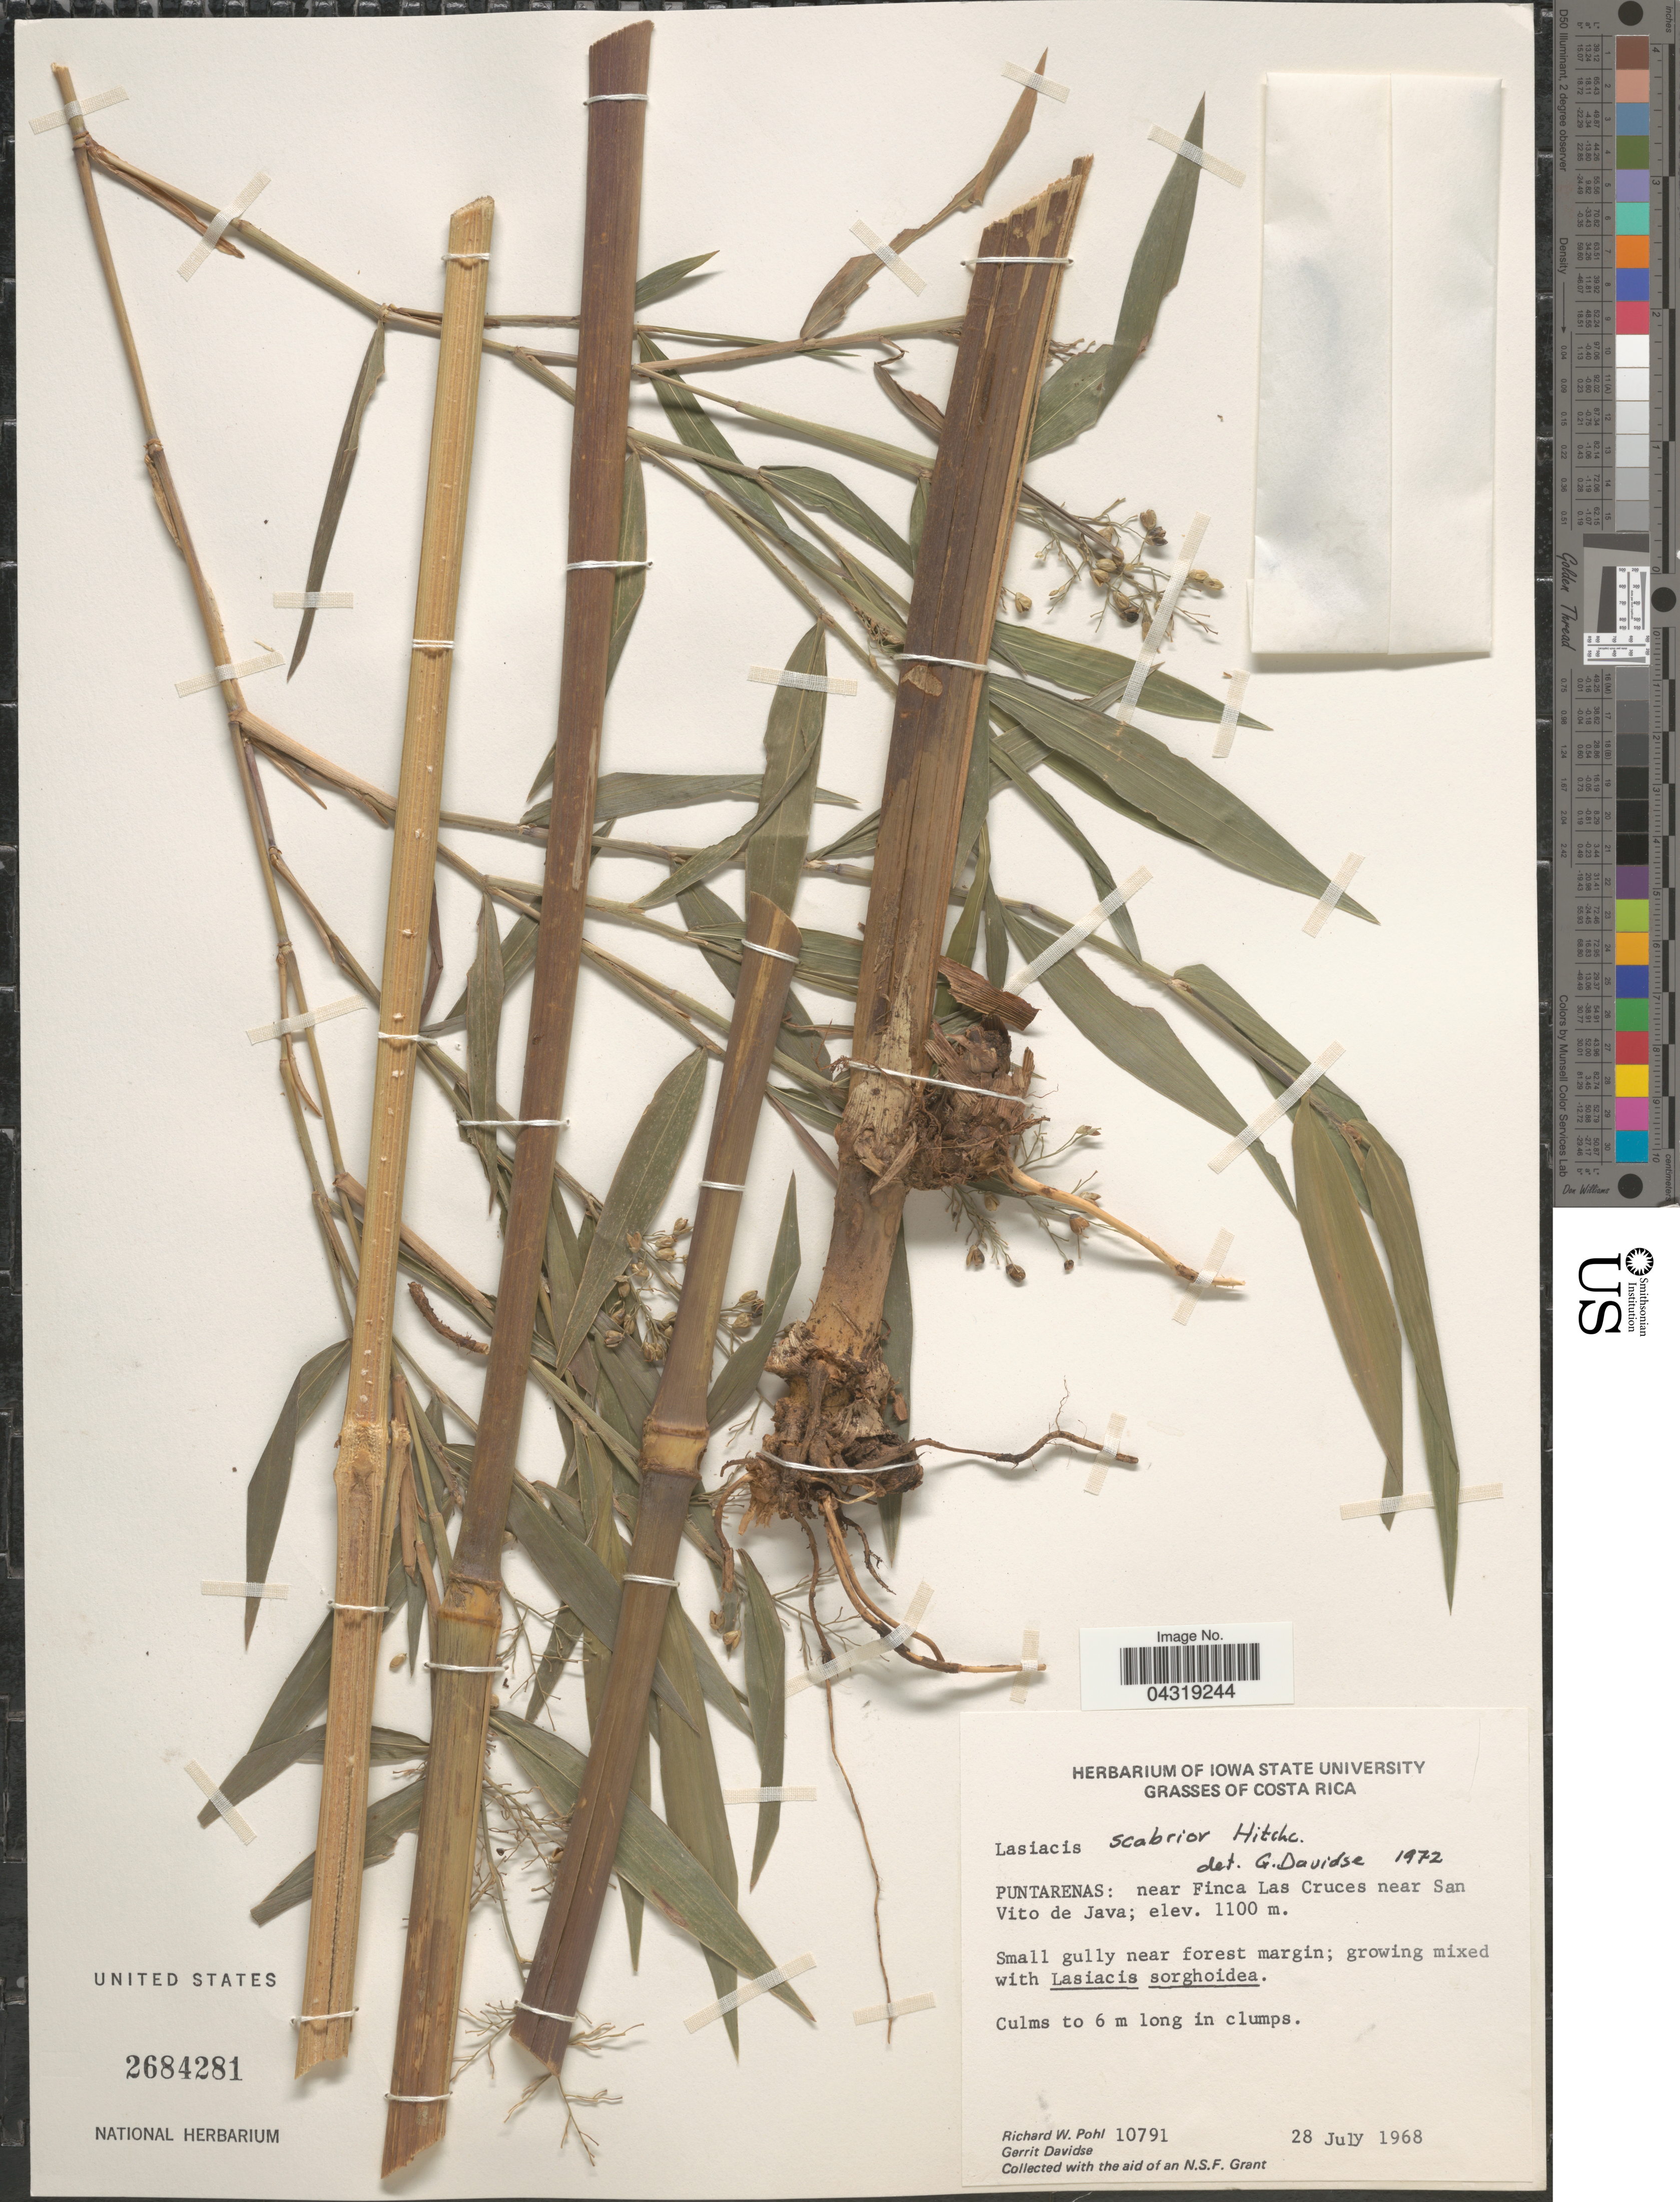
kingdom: Plantae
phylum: Tracheophyta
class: Liliopsida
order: Poales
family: Poaceae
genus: Lasiacis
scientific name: Lasiacis scabrior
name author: Hitchc.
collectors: R. W. Pohl & G. Davidse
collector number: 10791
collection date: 1968-07-28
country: Costa Rica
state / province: Puntarenas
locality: Puntarenas: near Finca Las Cruces near San Vito de Java.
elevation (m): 1100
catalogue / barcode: US 2684281